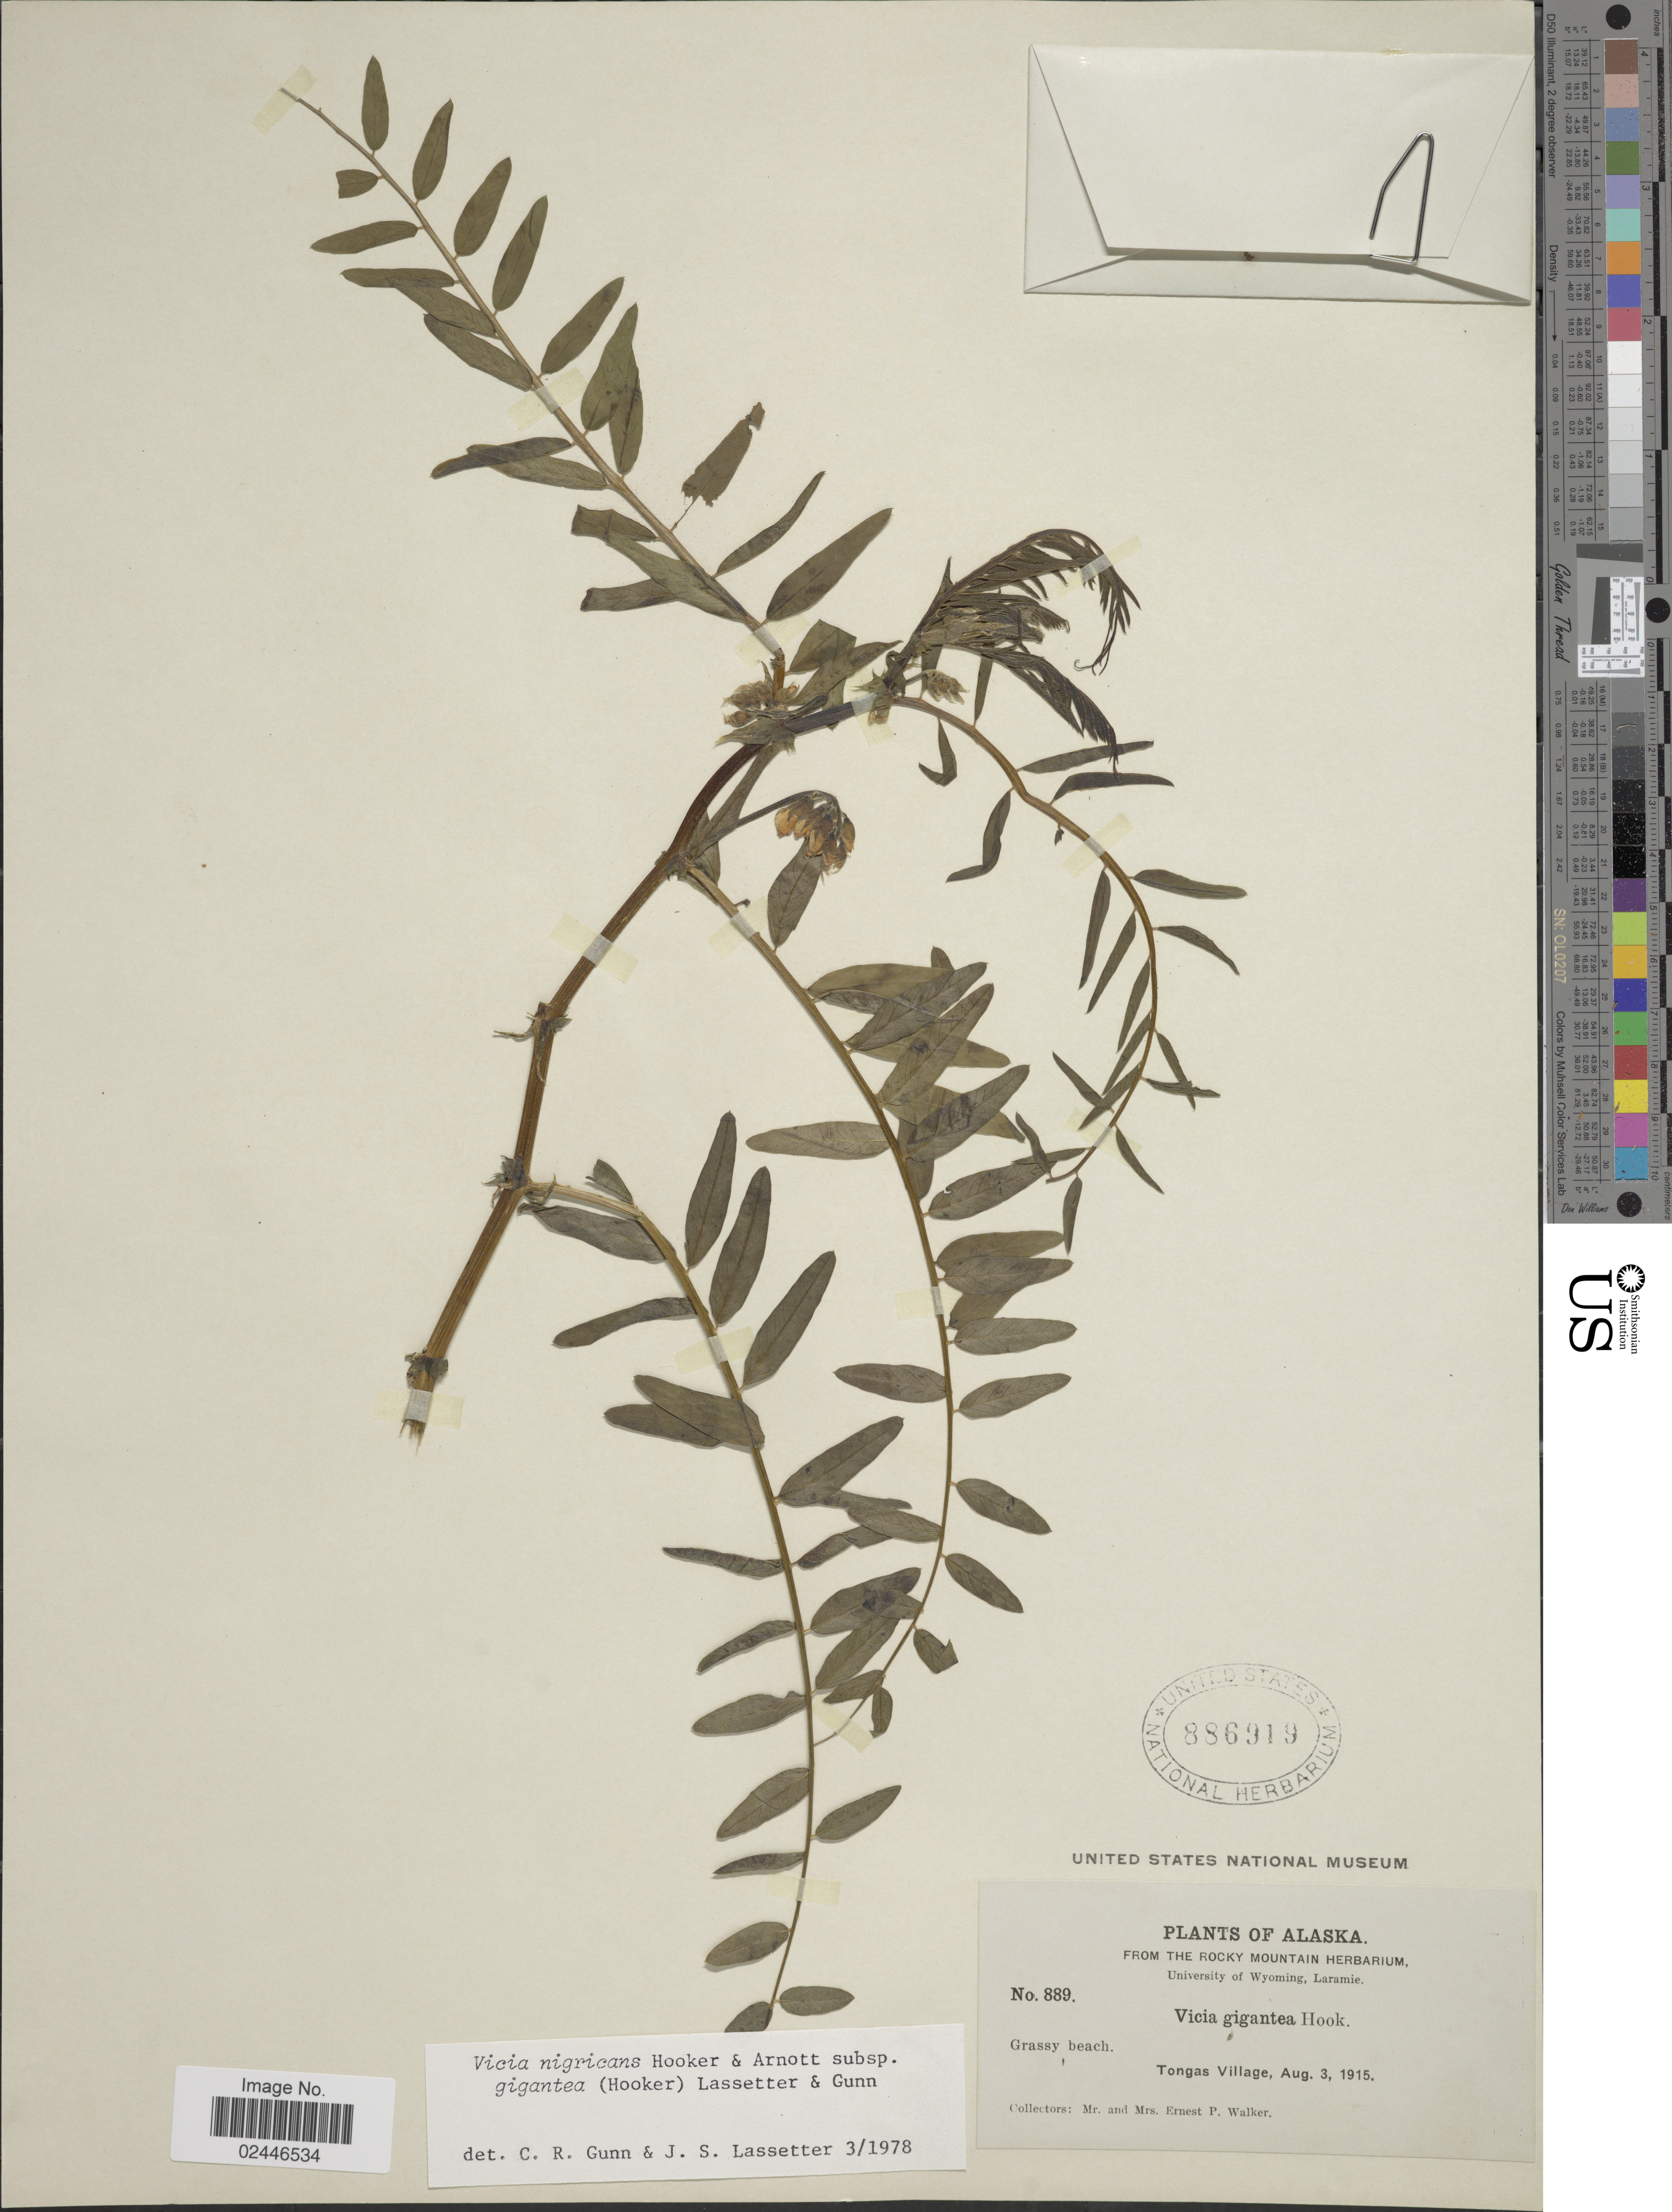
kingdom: Plantae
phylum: Tracheophyta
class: Magnoliopsida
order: Fabales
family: Fabaceae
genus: Vicia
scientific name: Vicia nigricans subsp. gigantea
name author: Hook. & Arn.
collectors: E. P. Walker & E. Walker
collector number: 889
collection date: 1915-08-03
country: United States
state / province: Alaska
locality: Tongas Village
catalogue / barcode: US 886919